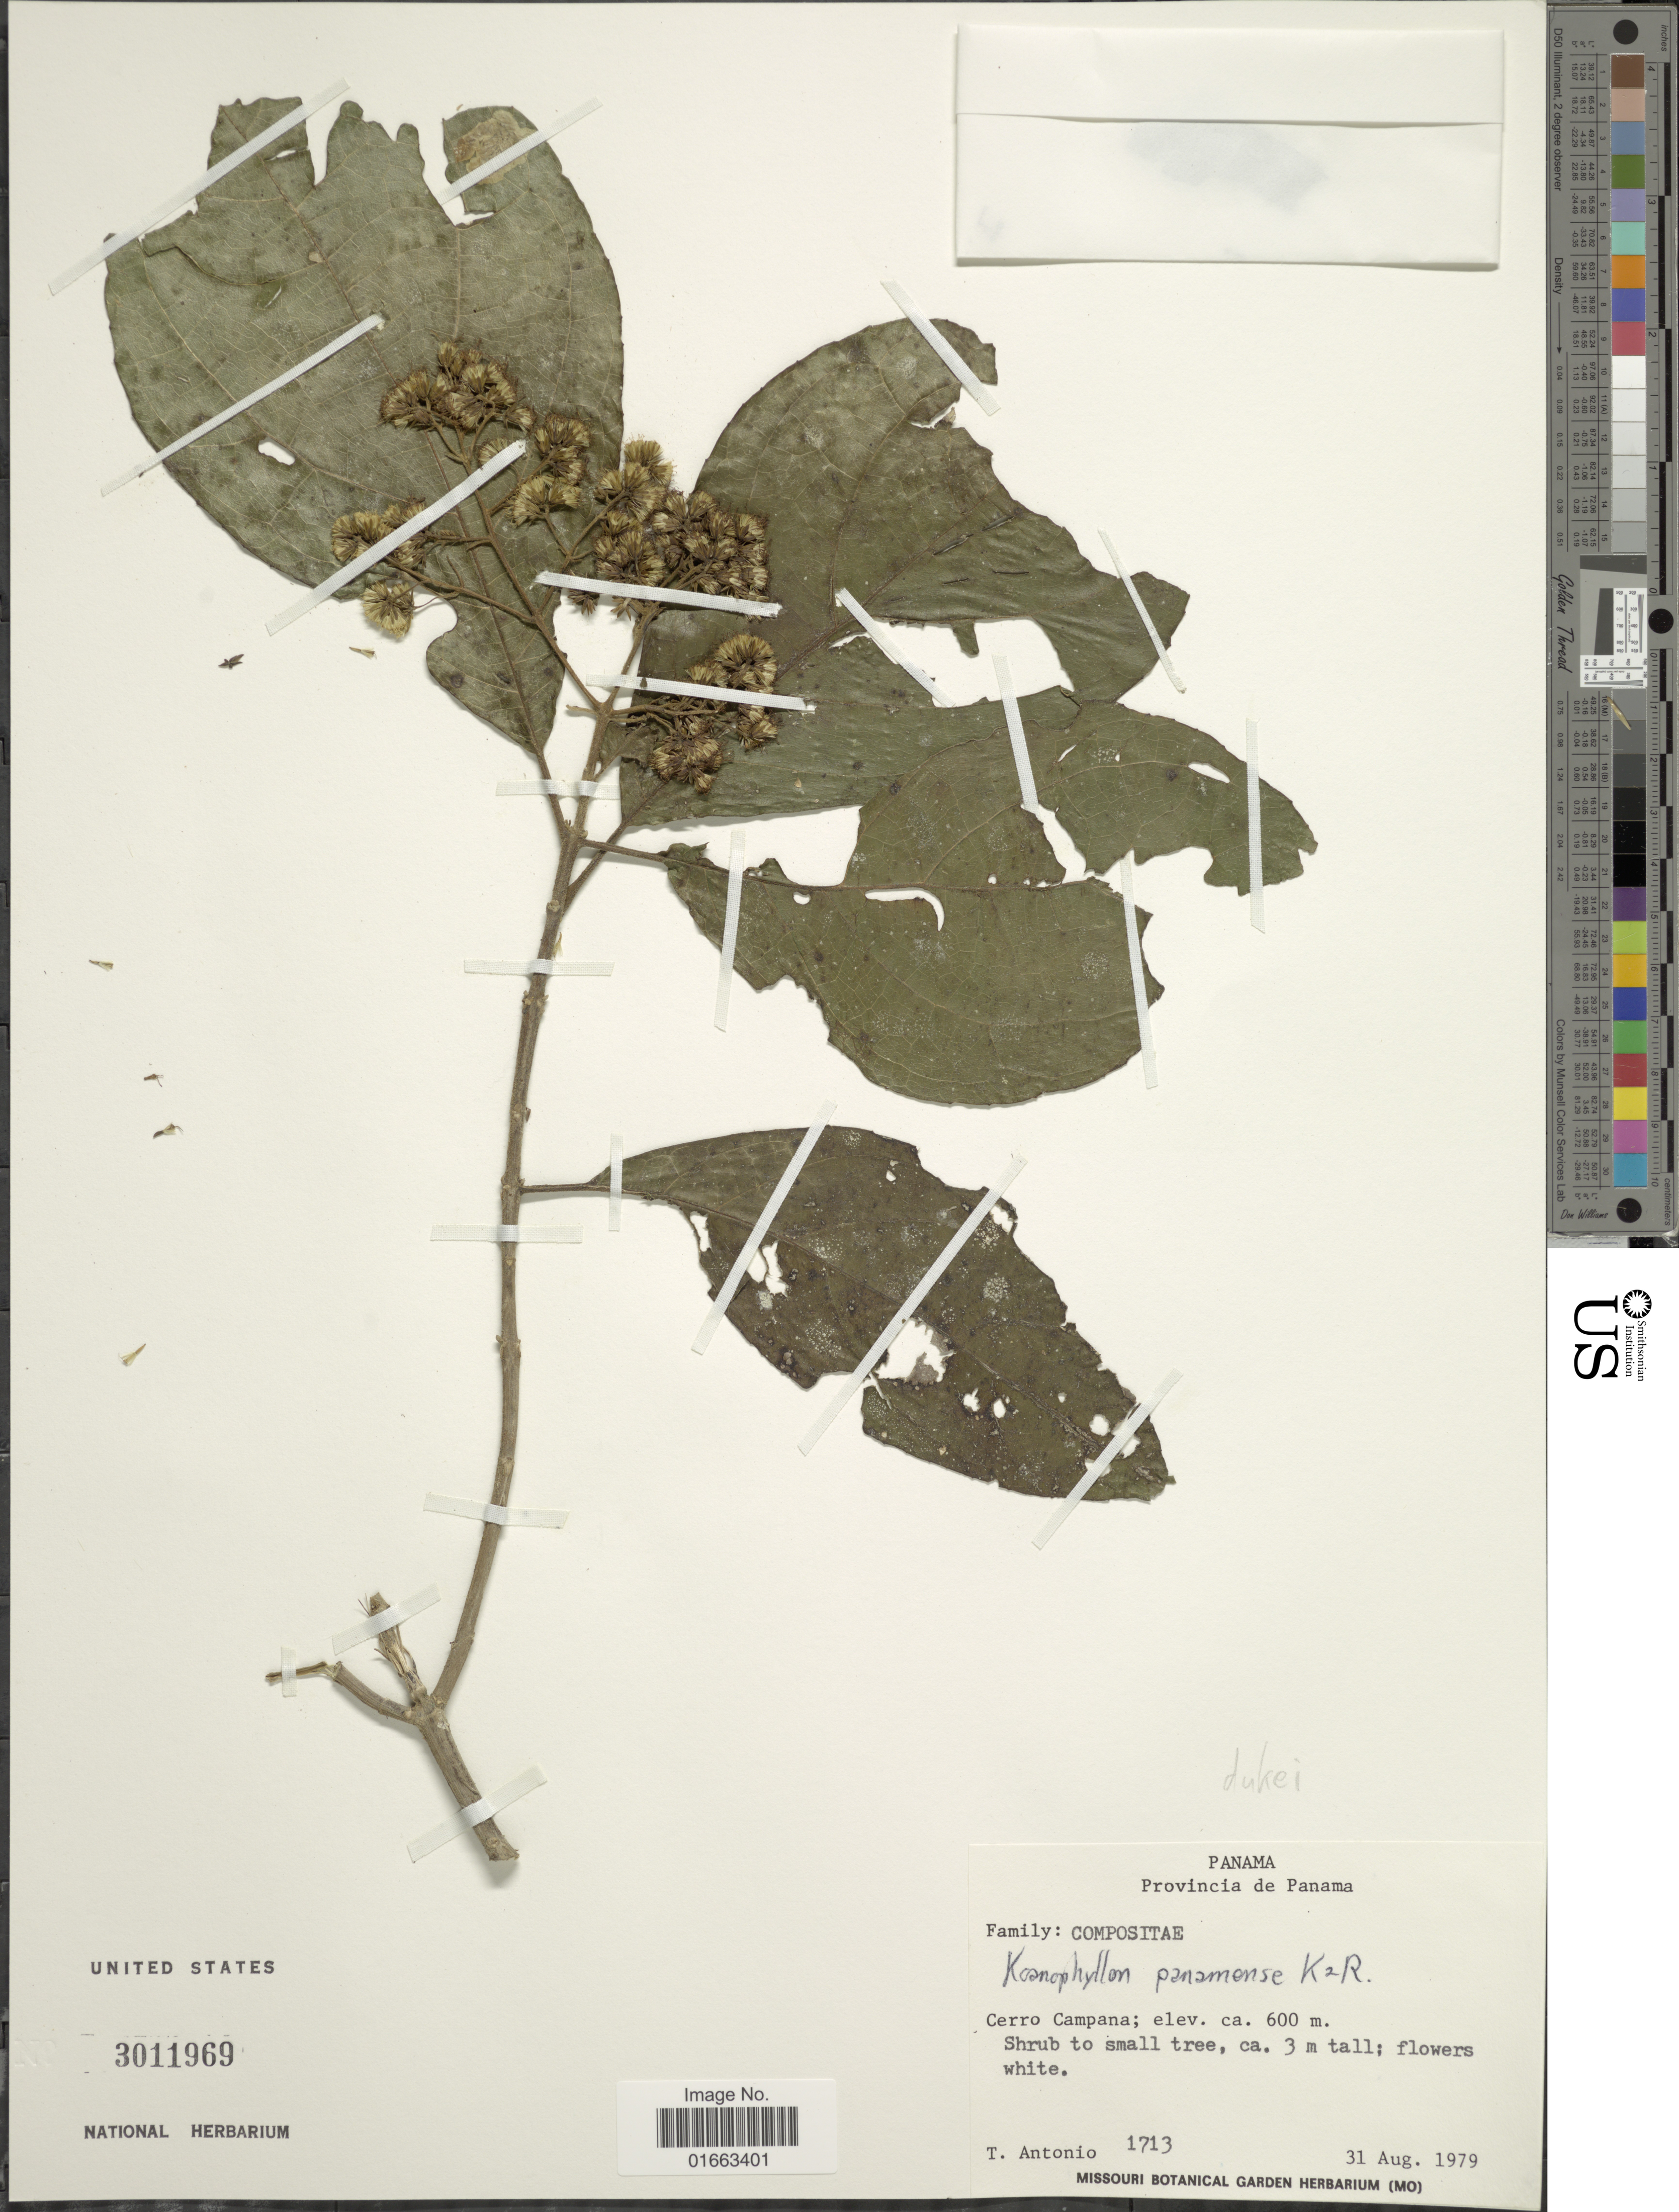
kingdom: Plantae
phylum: Tracheophyta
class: Magnoliopsida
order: Asterales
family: Asteraceae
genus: Koanophyllon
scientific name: Koanophyllon dukei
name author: R.M. King & H. Rob.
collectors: T. Antonio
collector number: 1713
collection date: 1979-08-31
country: Panama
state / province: Panamá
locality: Cerro Campana, shrub to small tree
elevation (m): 600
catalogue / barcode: US 3011969